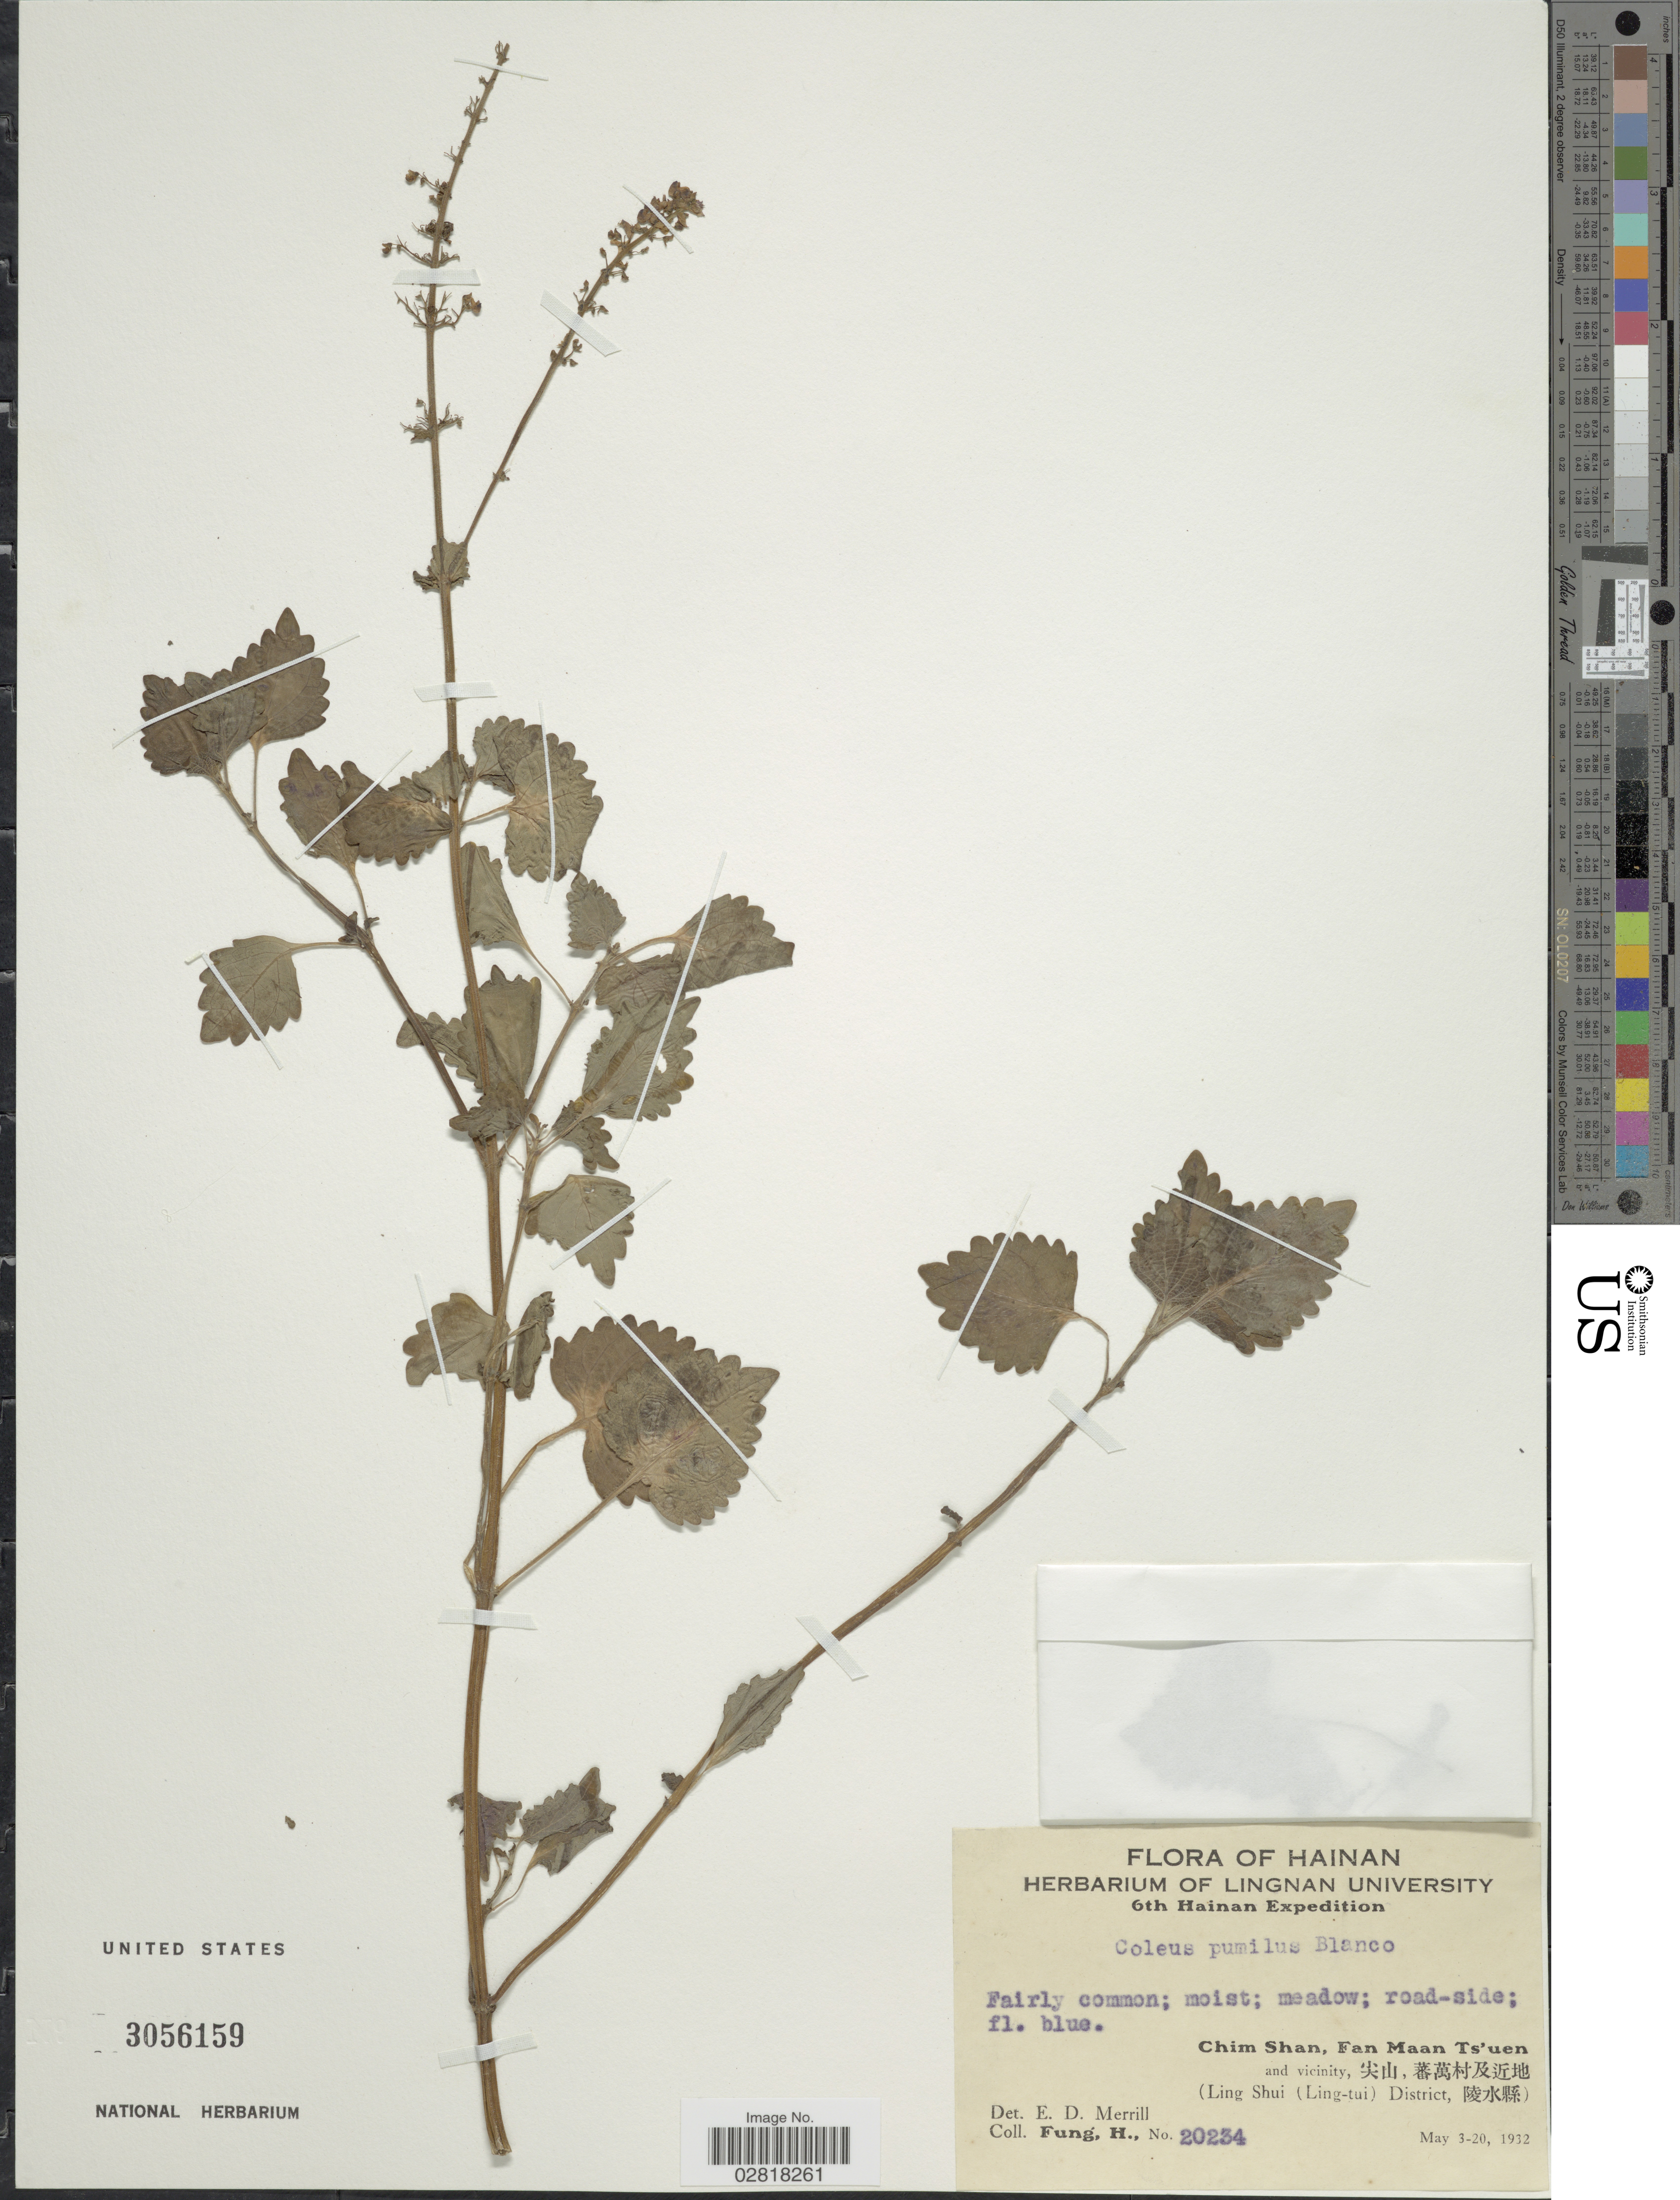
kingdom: Plantae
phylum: Tracheophyta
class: Magnoliopsida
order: Lamiales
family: Lamiaceae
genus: Plectranthus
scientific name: Plectranthus scutellarioides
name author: (L.) R. Br.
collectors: H. Fung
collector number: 20234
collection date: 1932-05-03/1932-05-20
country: China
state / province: Hainan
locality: Chim Shan, Fan Maan Ts'uen and vicinity (Ling Shui (Ling-tui) District).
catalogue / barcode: US 3056159